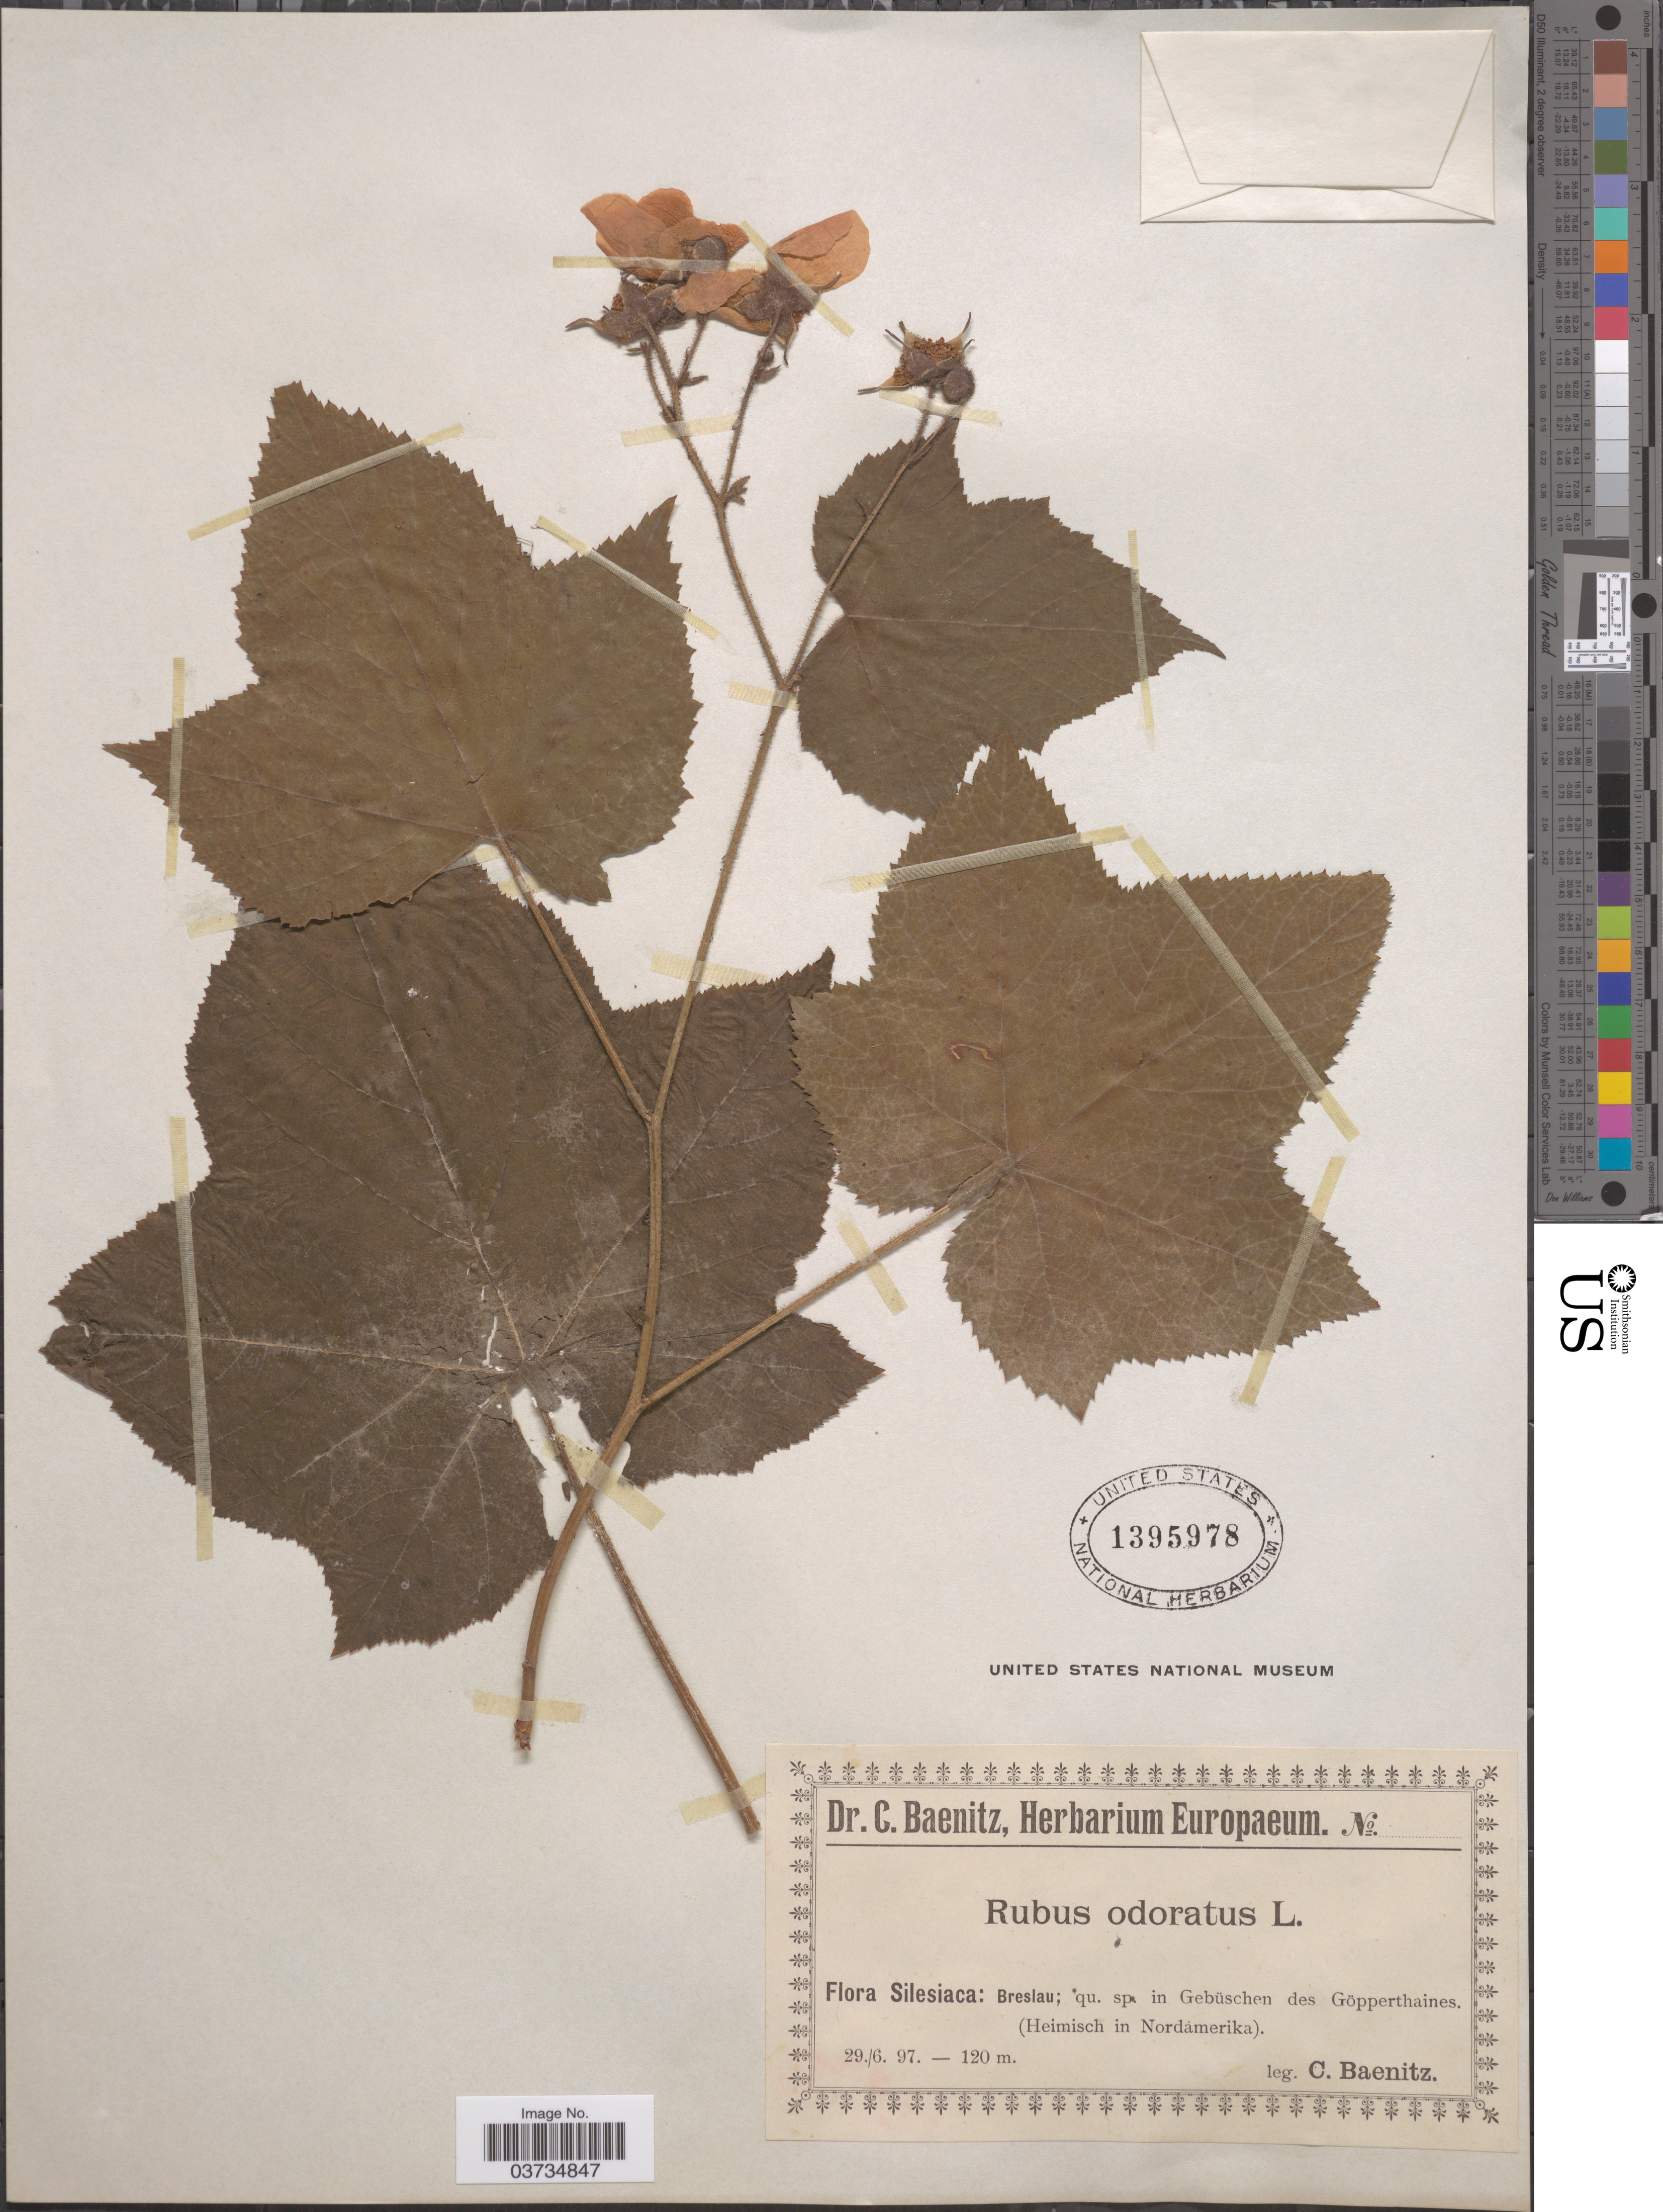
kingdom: Plantae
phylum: Tracheophyta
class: Magnoliopsida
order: Rosales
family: Rosaceae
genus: Rubus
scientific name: Rubus odoratus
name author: L.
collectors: C. G. Baenitz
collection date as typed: Transcribed d/m/y: 29/6/97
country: Poland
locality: Silesiaca: Breslau; qu. sp. in Gebüschen des Göpperthaines.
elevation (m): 120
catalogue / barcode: US 1395978